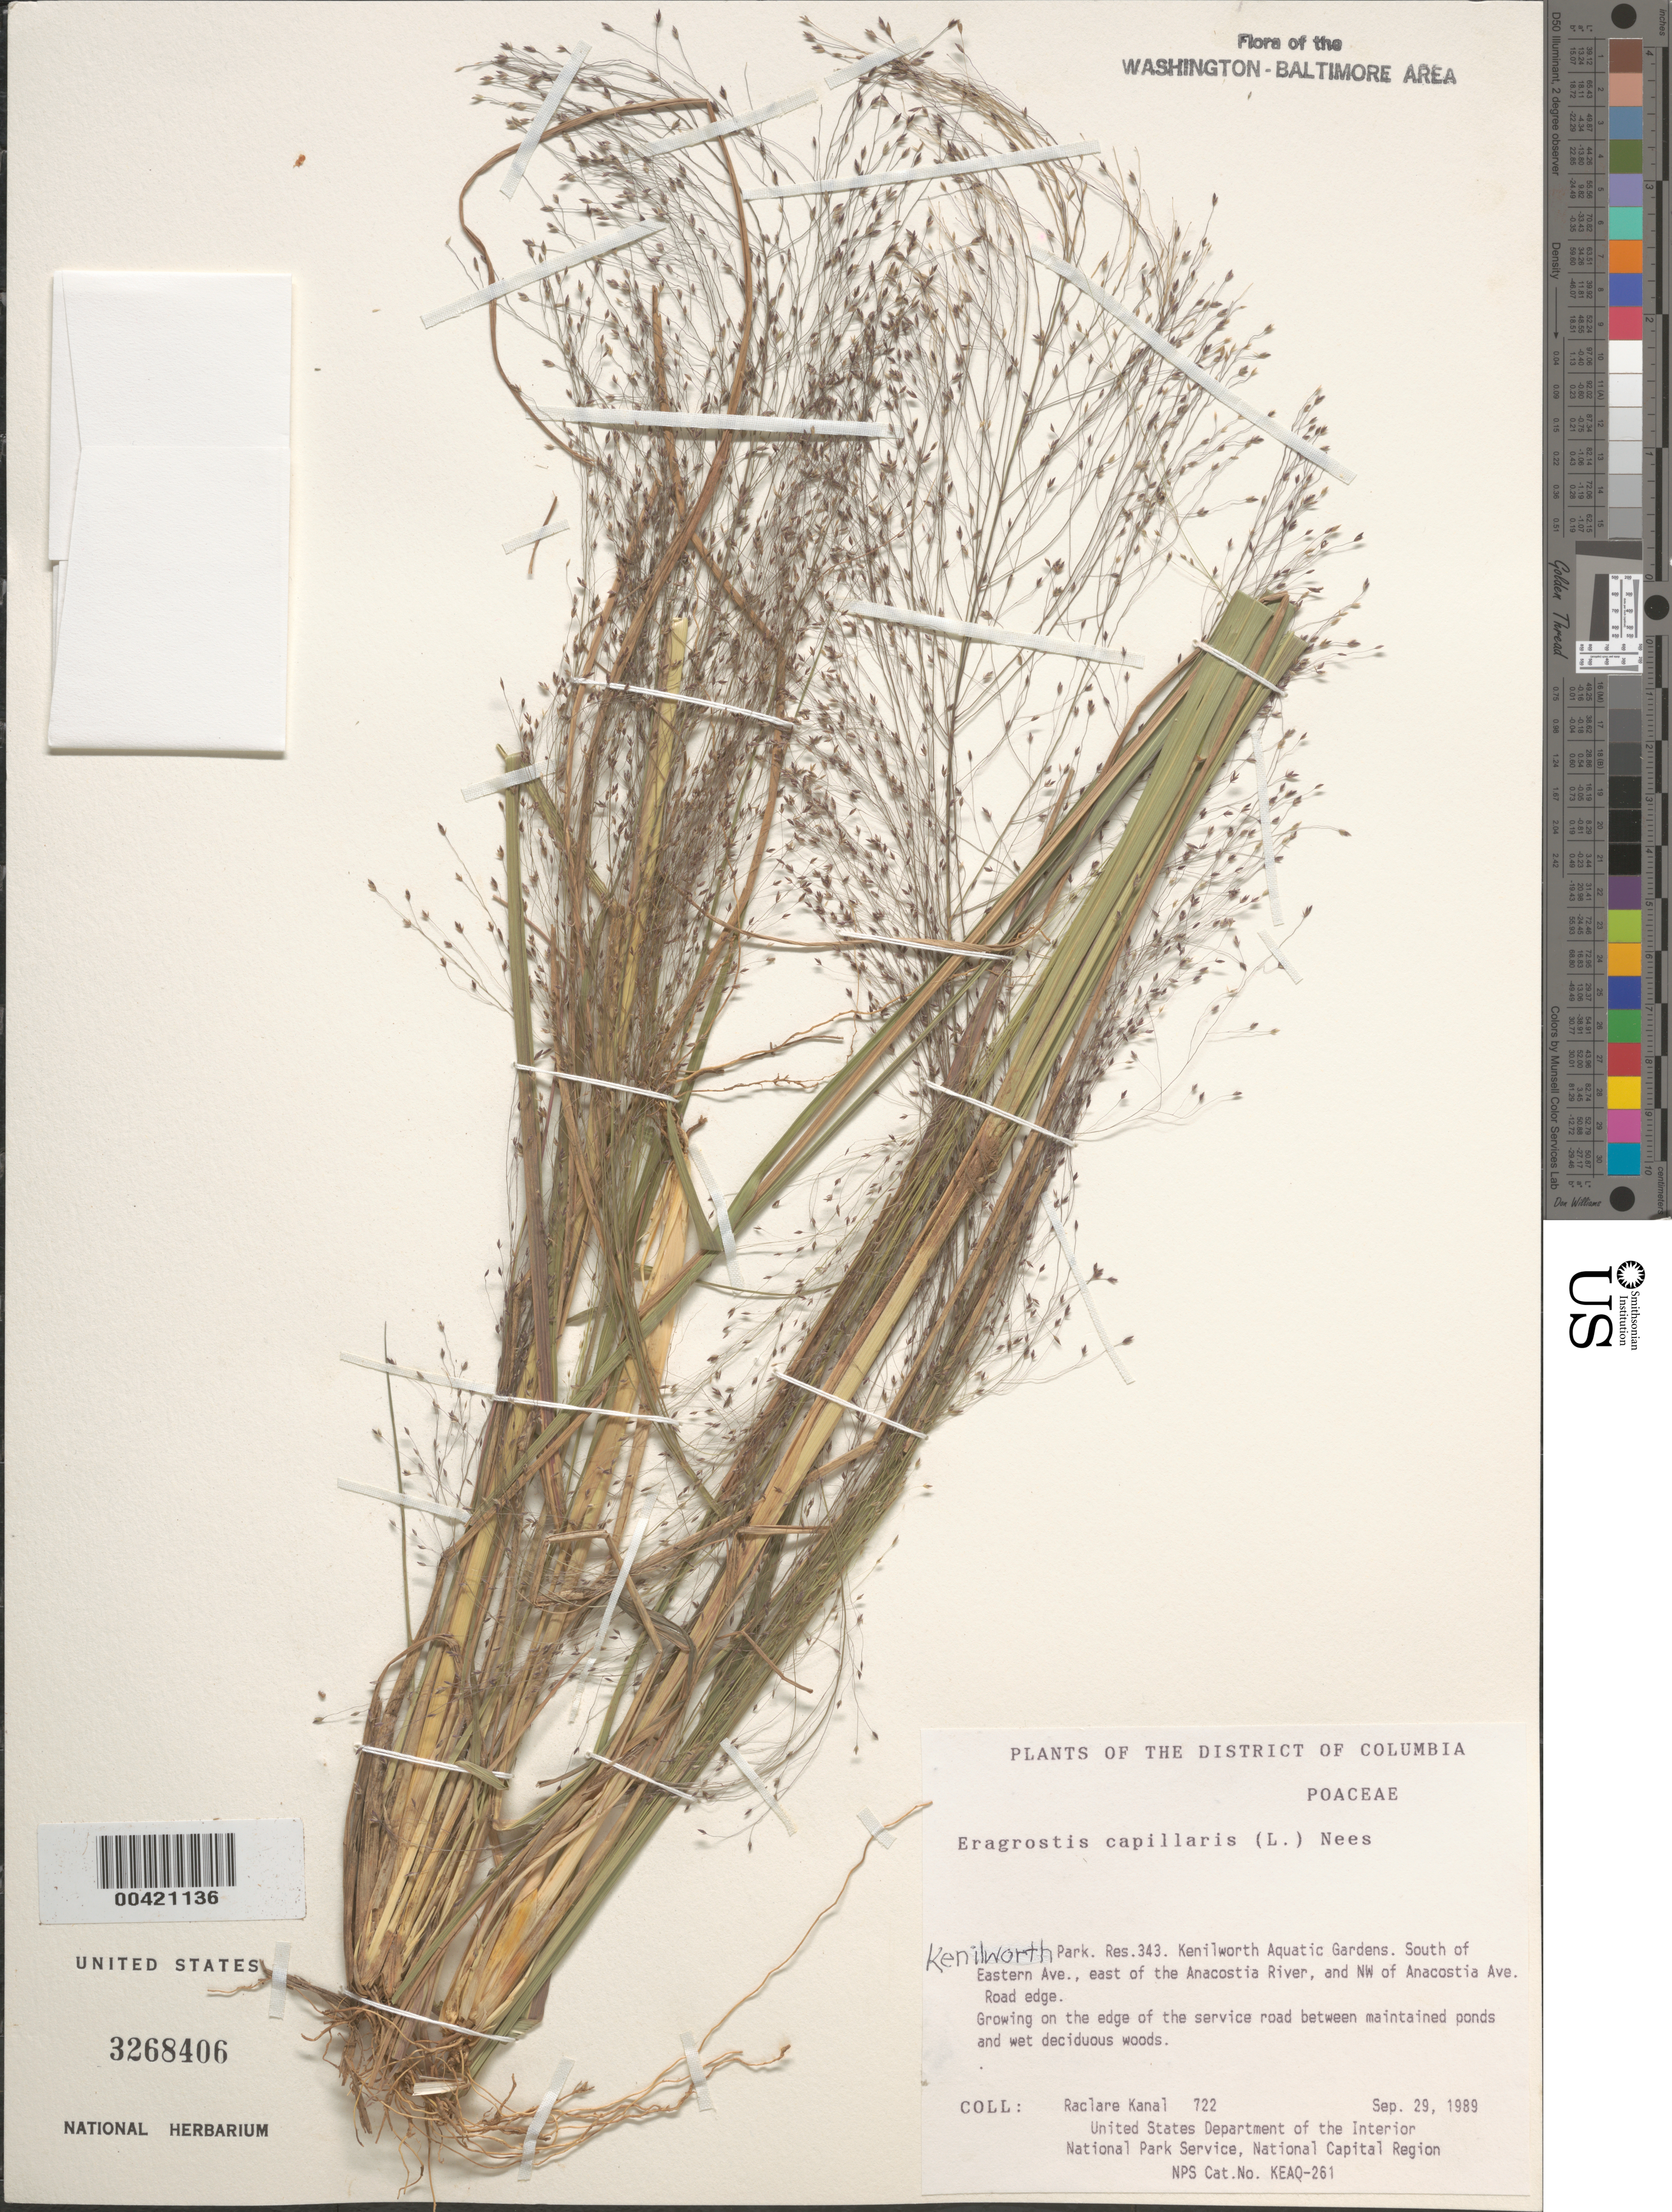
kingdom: Plantae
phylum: Tracheophyta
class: Liliopsida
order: Poales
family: Poaceae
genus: Eragrostis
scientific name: Eragrostis capillaris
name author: (L.) Nees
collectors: R. Kanal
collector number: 722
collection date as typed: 29 Sep 1989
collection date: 1989-09-29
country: United States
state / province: District of Columbia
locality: Kenilworth Park, S of Eastern Ave, E of Anacostia River, NW of Anacostia Ave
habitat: Road edge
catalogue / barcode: US 3268406